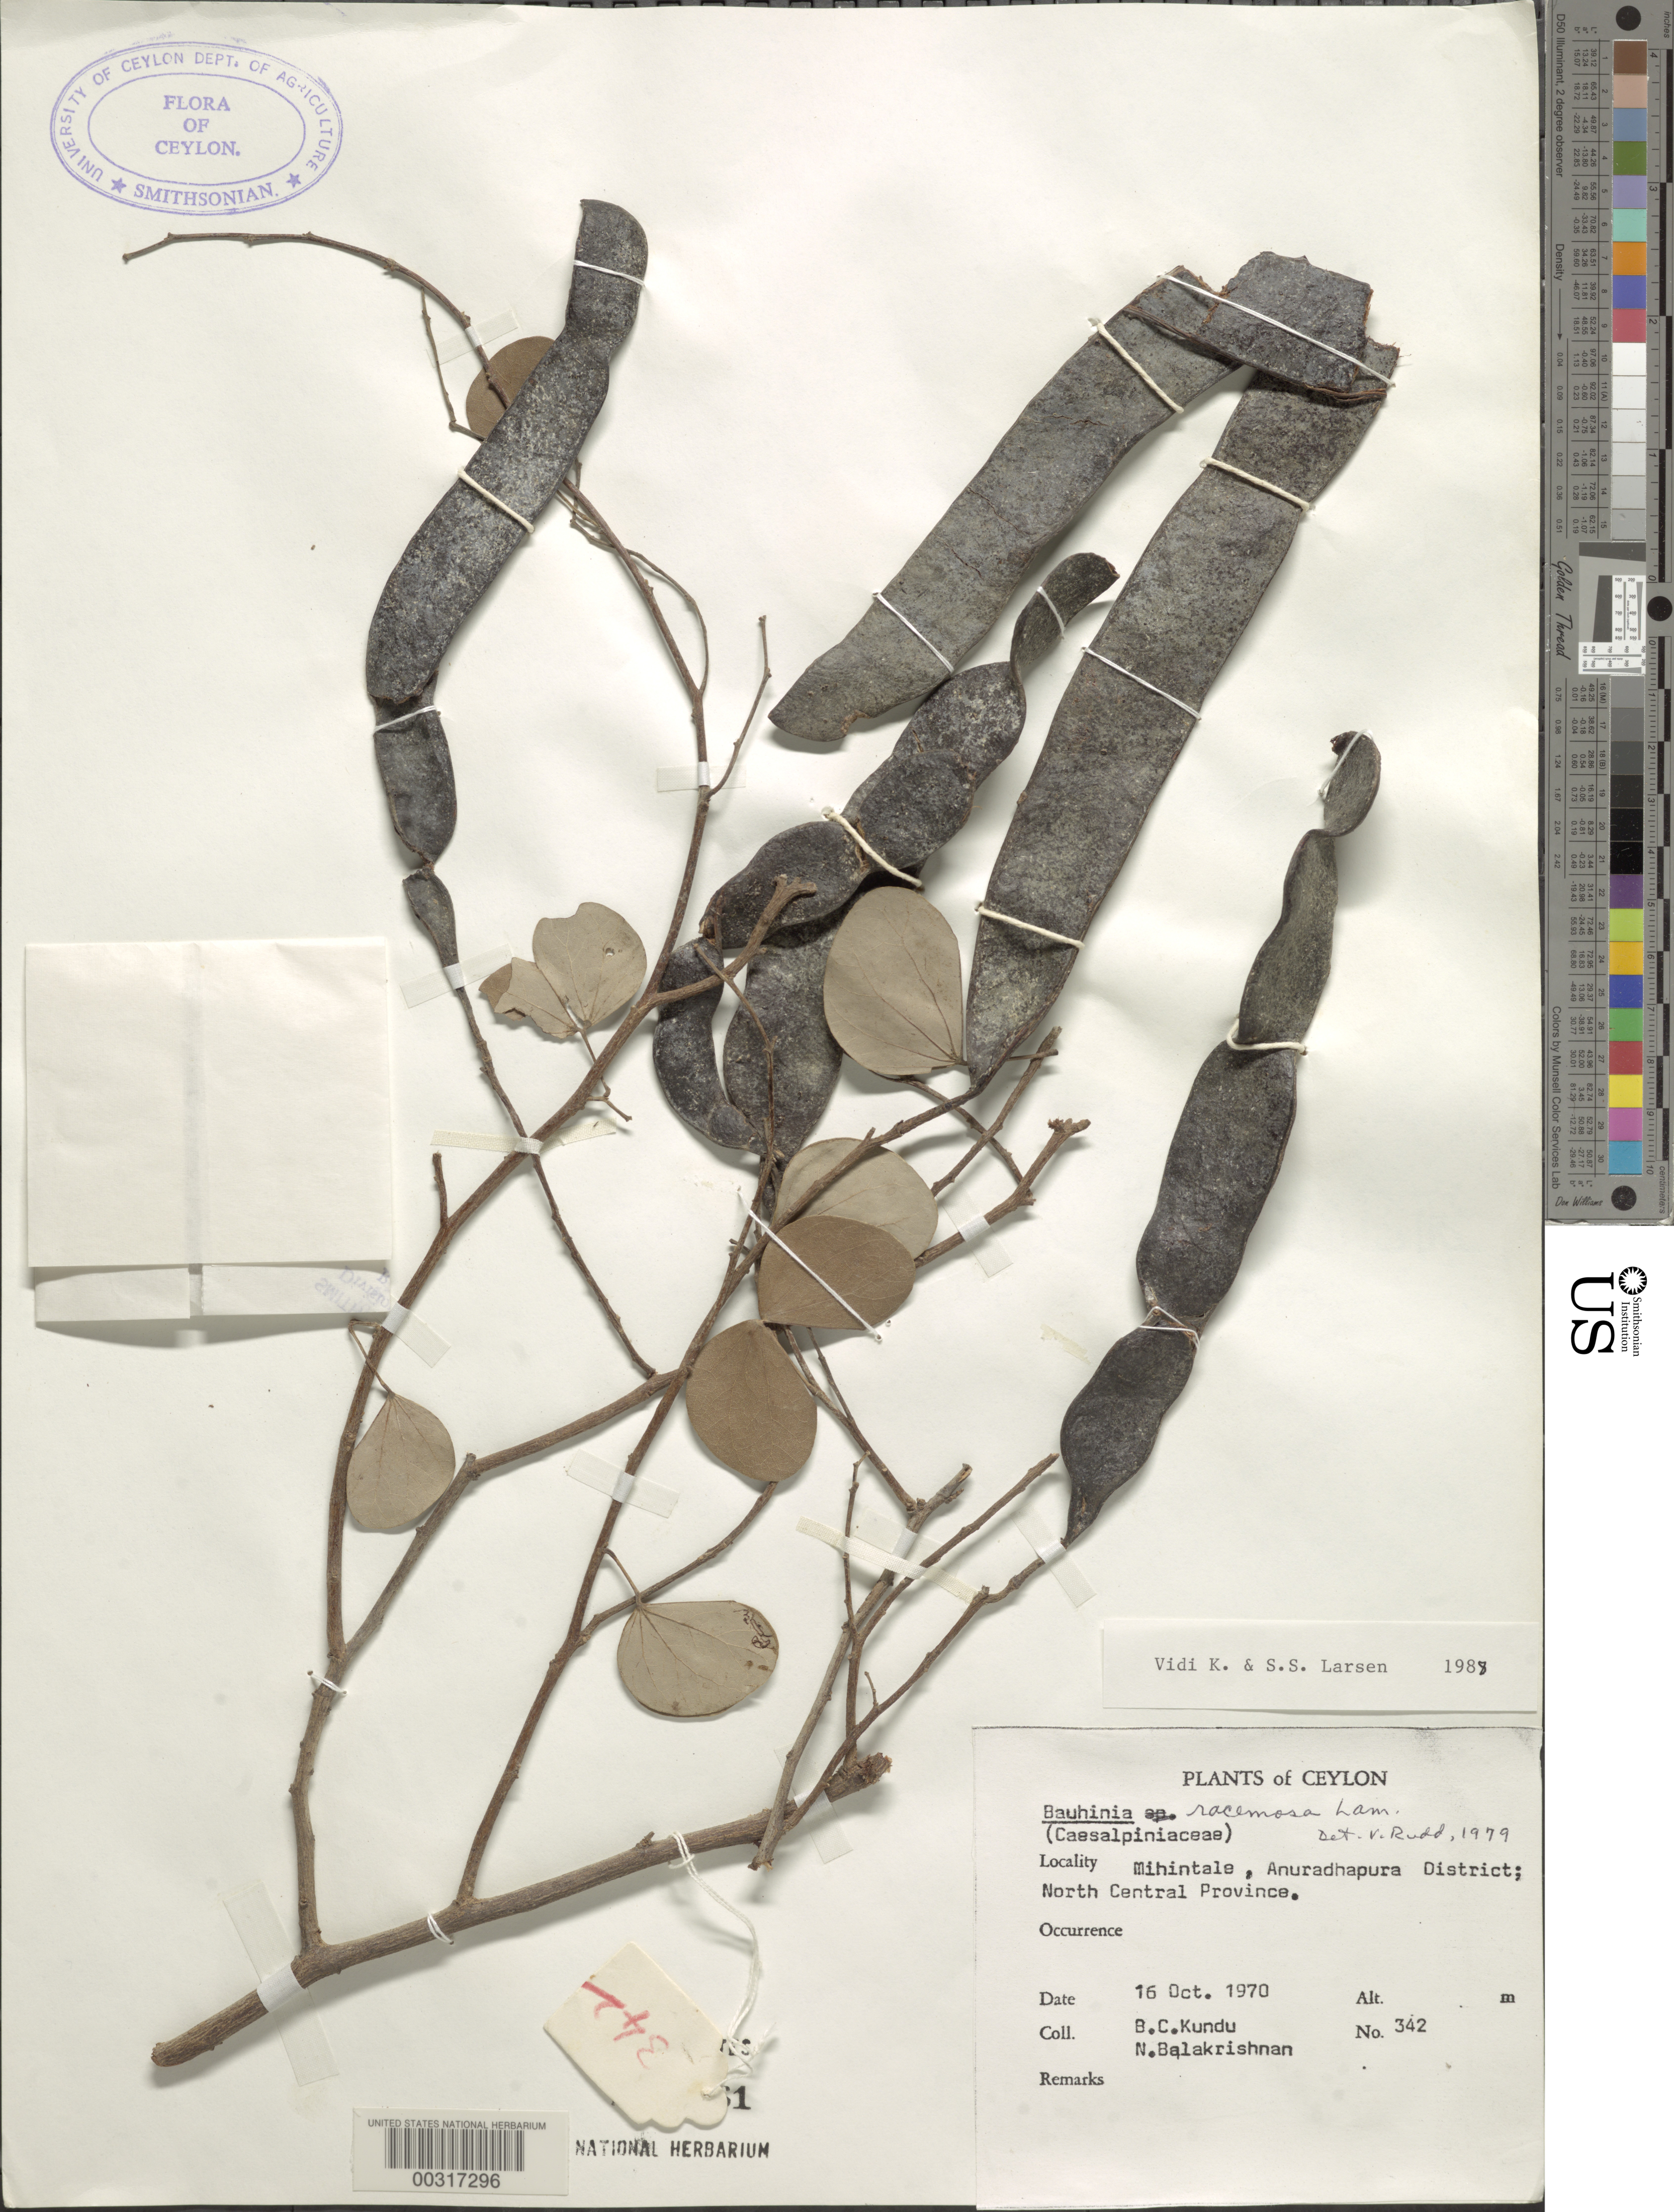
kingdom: Plantae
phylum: Tracheophyta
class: Magnoliopsida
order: Fabales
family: Fabaceae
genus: Bauhinia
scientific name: Bauhinia racemosa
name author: Lam.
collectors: B. C. Kundu & N. Balakrishnan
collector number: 342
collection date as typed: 16 Oct 1970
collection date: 1970-10-16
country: Sri Lanka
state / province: North Central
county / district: Anuradhapura Dist.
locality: Mihintale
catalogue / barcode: US 2765061